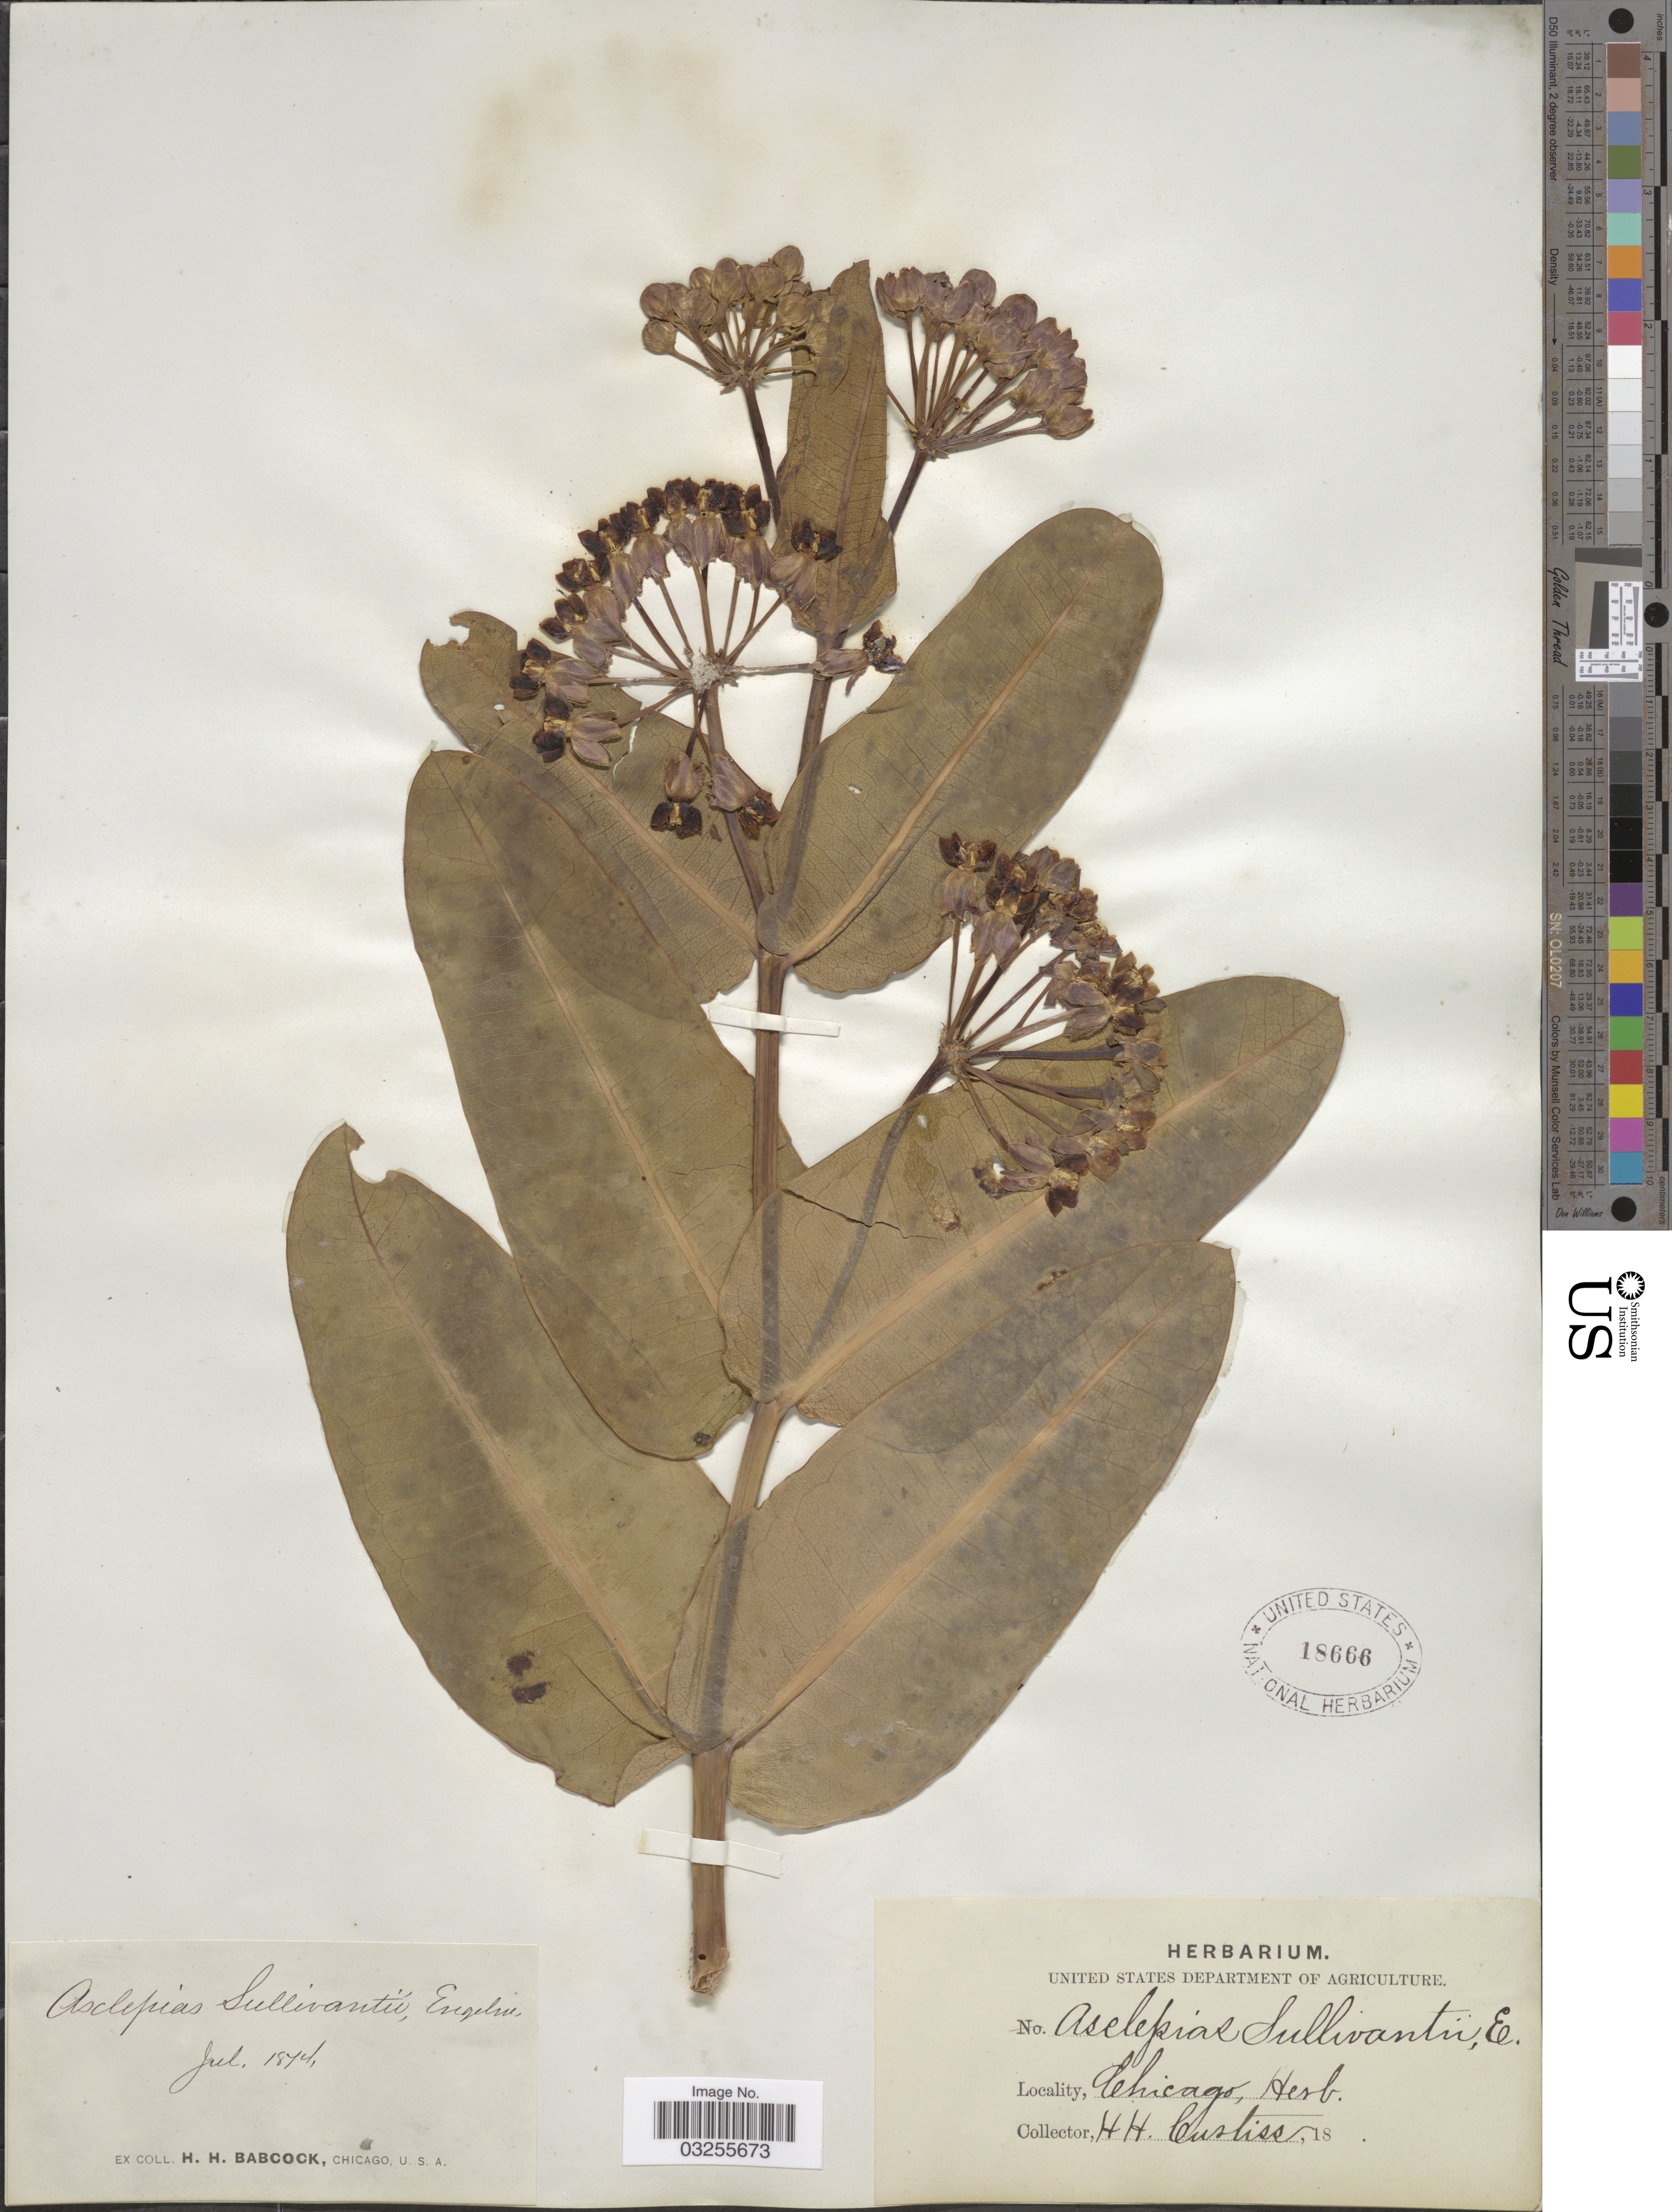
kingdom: Plantae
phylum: Tracheophyta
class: Magnoliopsida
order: Gentianales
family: Apocynaceae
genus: Asclepias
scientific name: Asclepias sullivantii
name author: Engelm. ex A. Gray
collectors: H. Curtiss & H. Babcock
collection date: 1874-07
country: United States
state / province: Illinois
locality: Chicago.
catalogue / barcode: US 18666